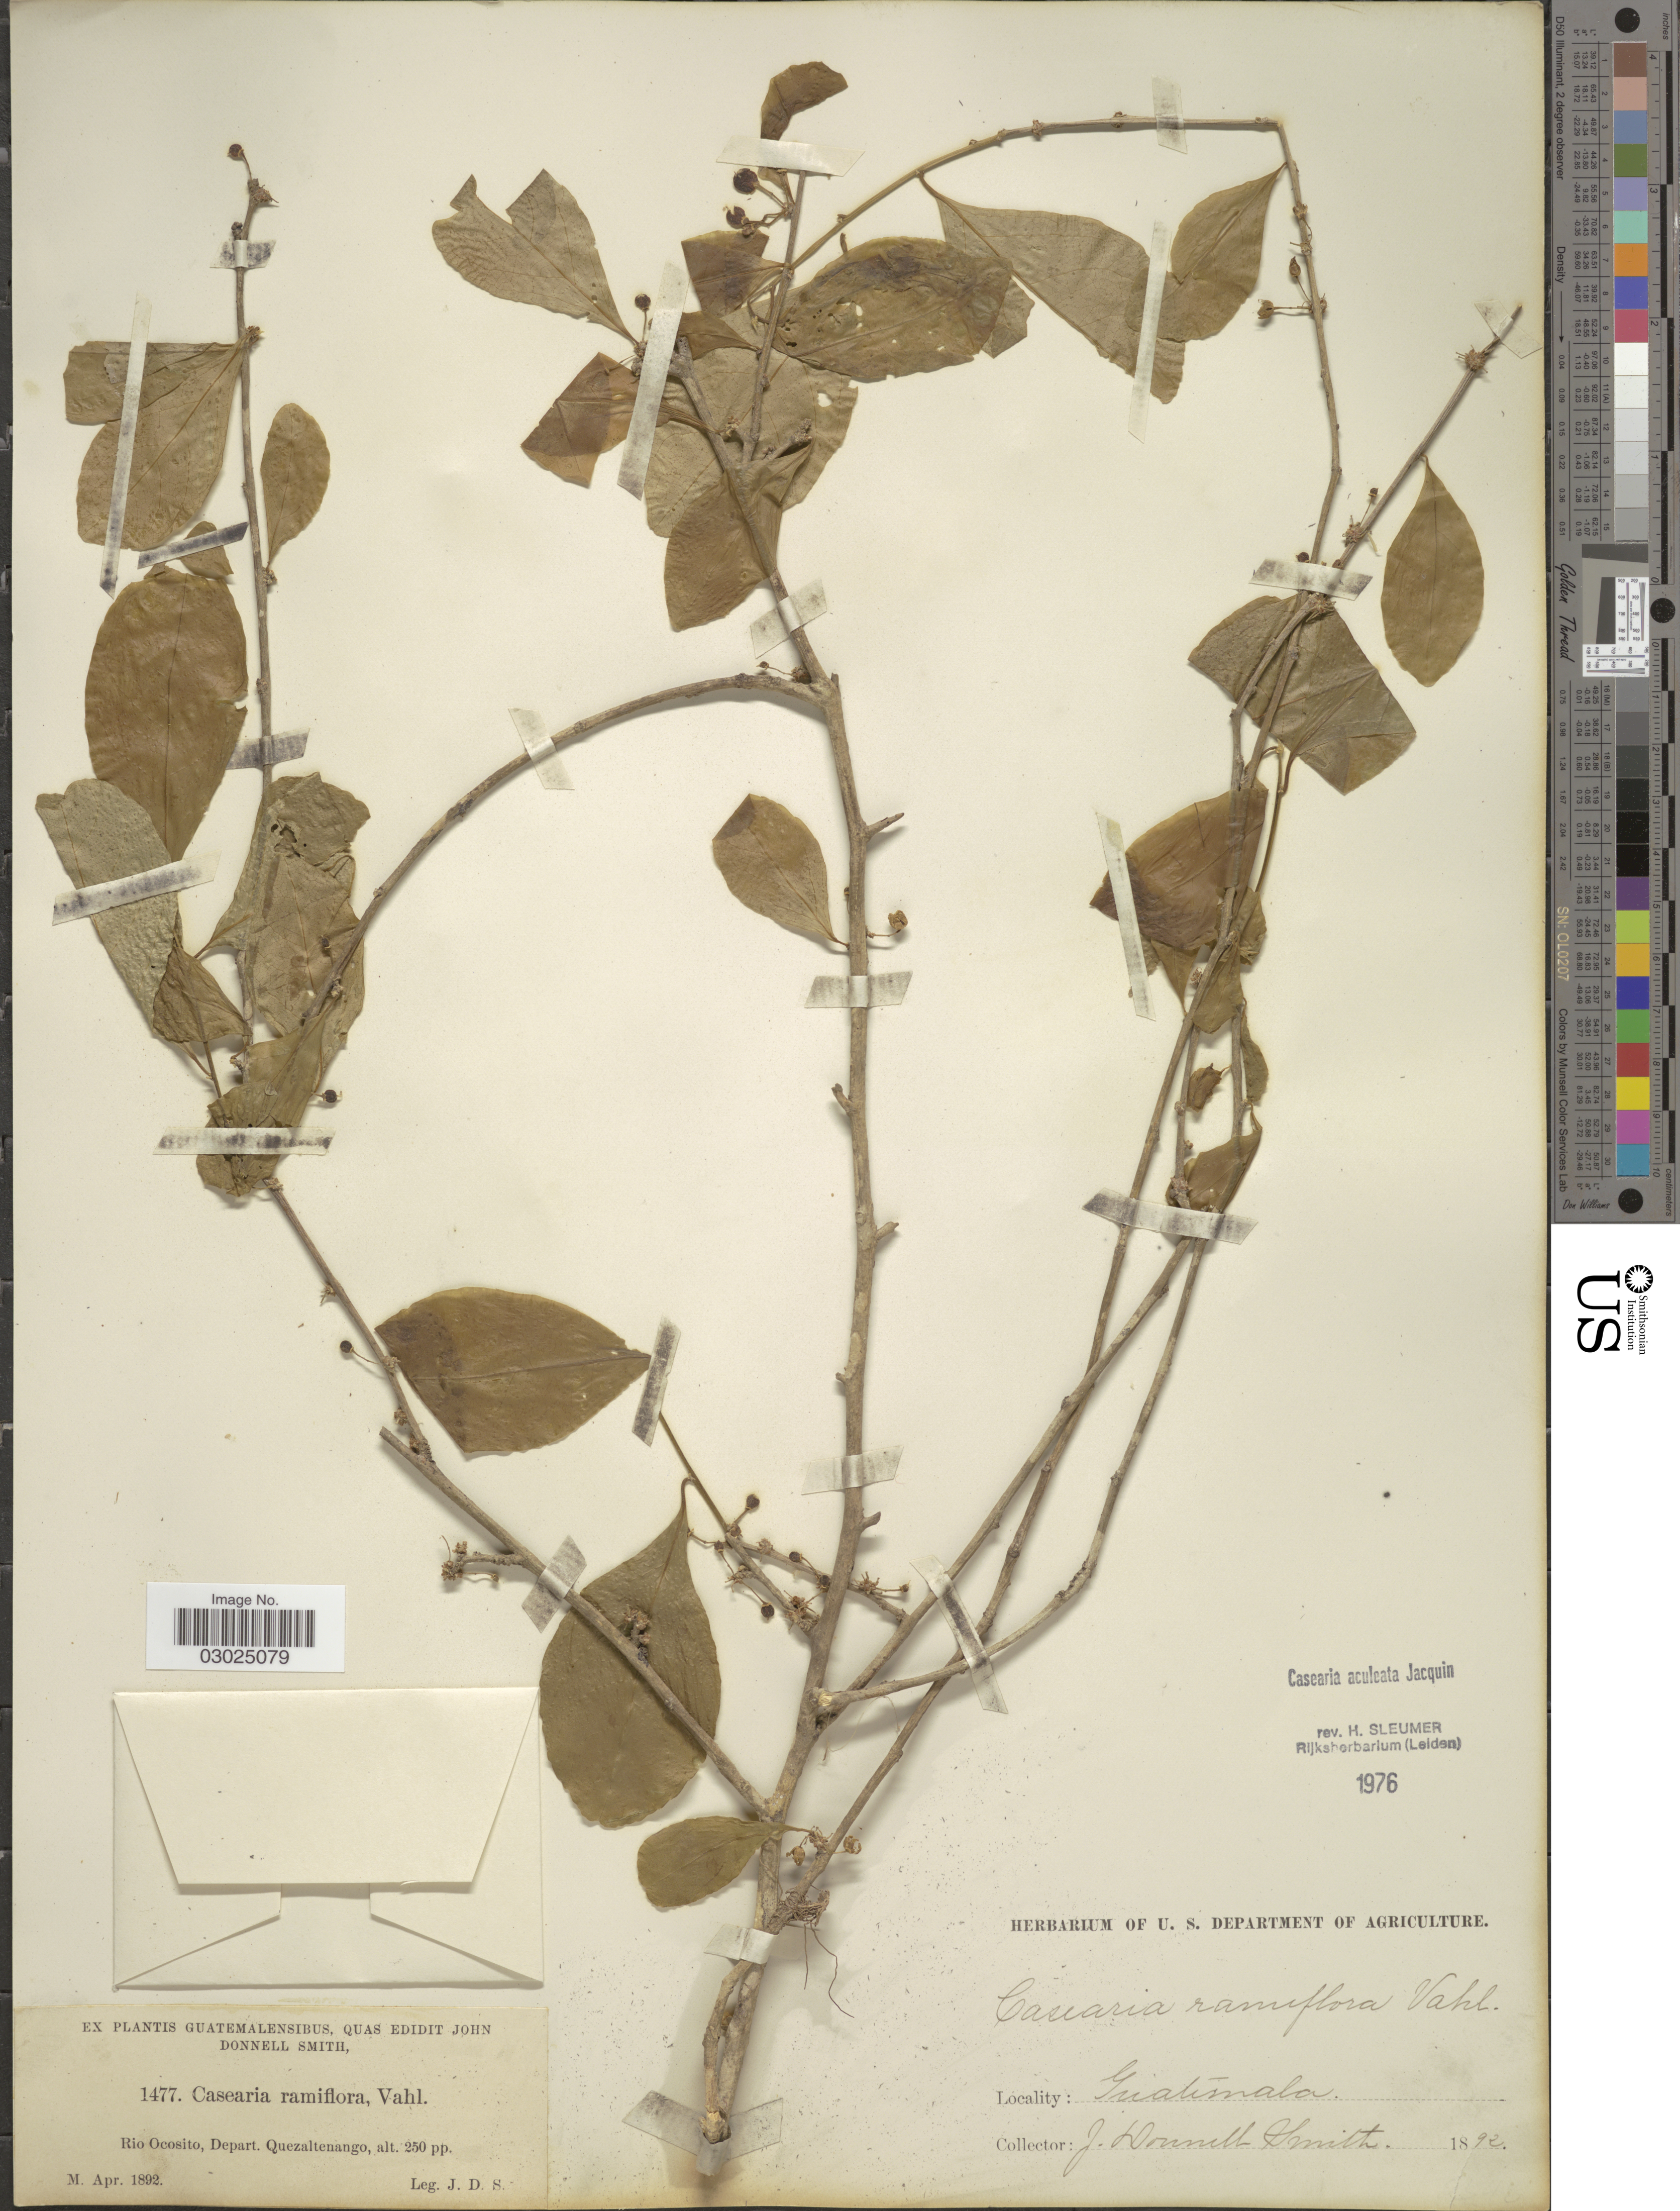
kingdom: Plantae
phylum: Tracheophyta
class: Magnoliopsida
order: Malpighiales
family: Salicaceae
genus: Casearia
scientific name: Casearia aculeata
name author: Jacq.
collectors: J. Donnell Smith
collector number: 1477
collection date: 1892-04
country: Guatemala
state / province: Quetzaltenango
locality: Rio ocosito, Depart. Quezaltenango.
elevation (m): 76